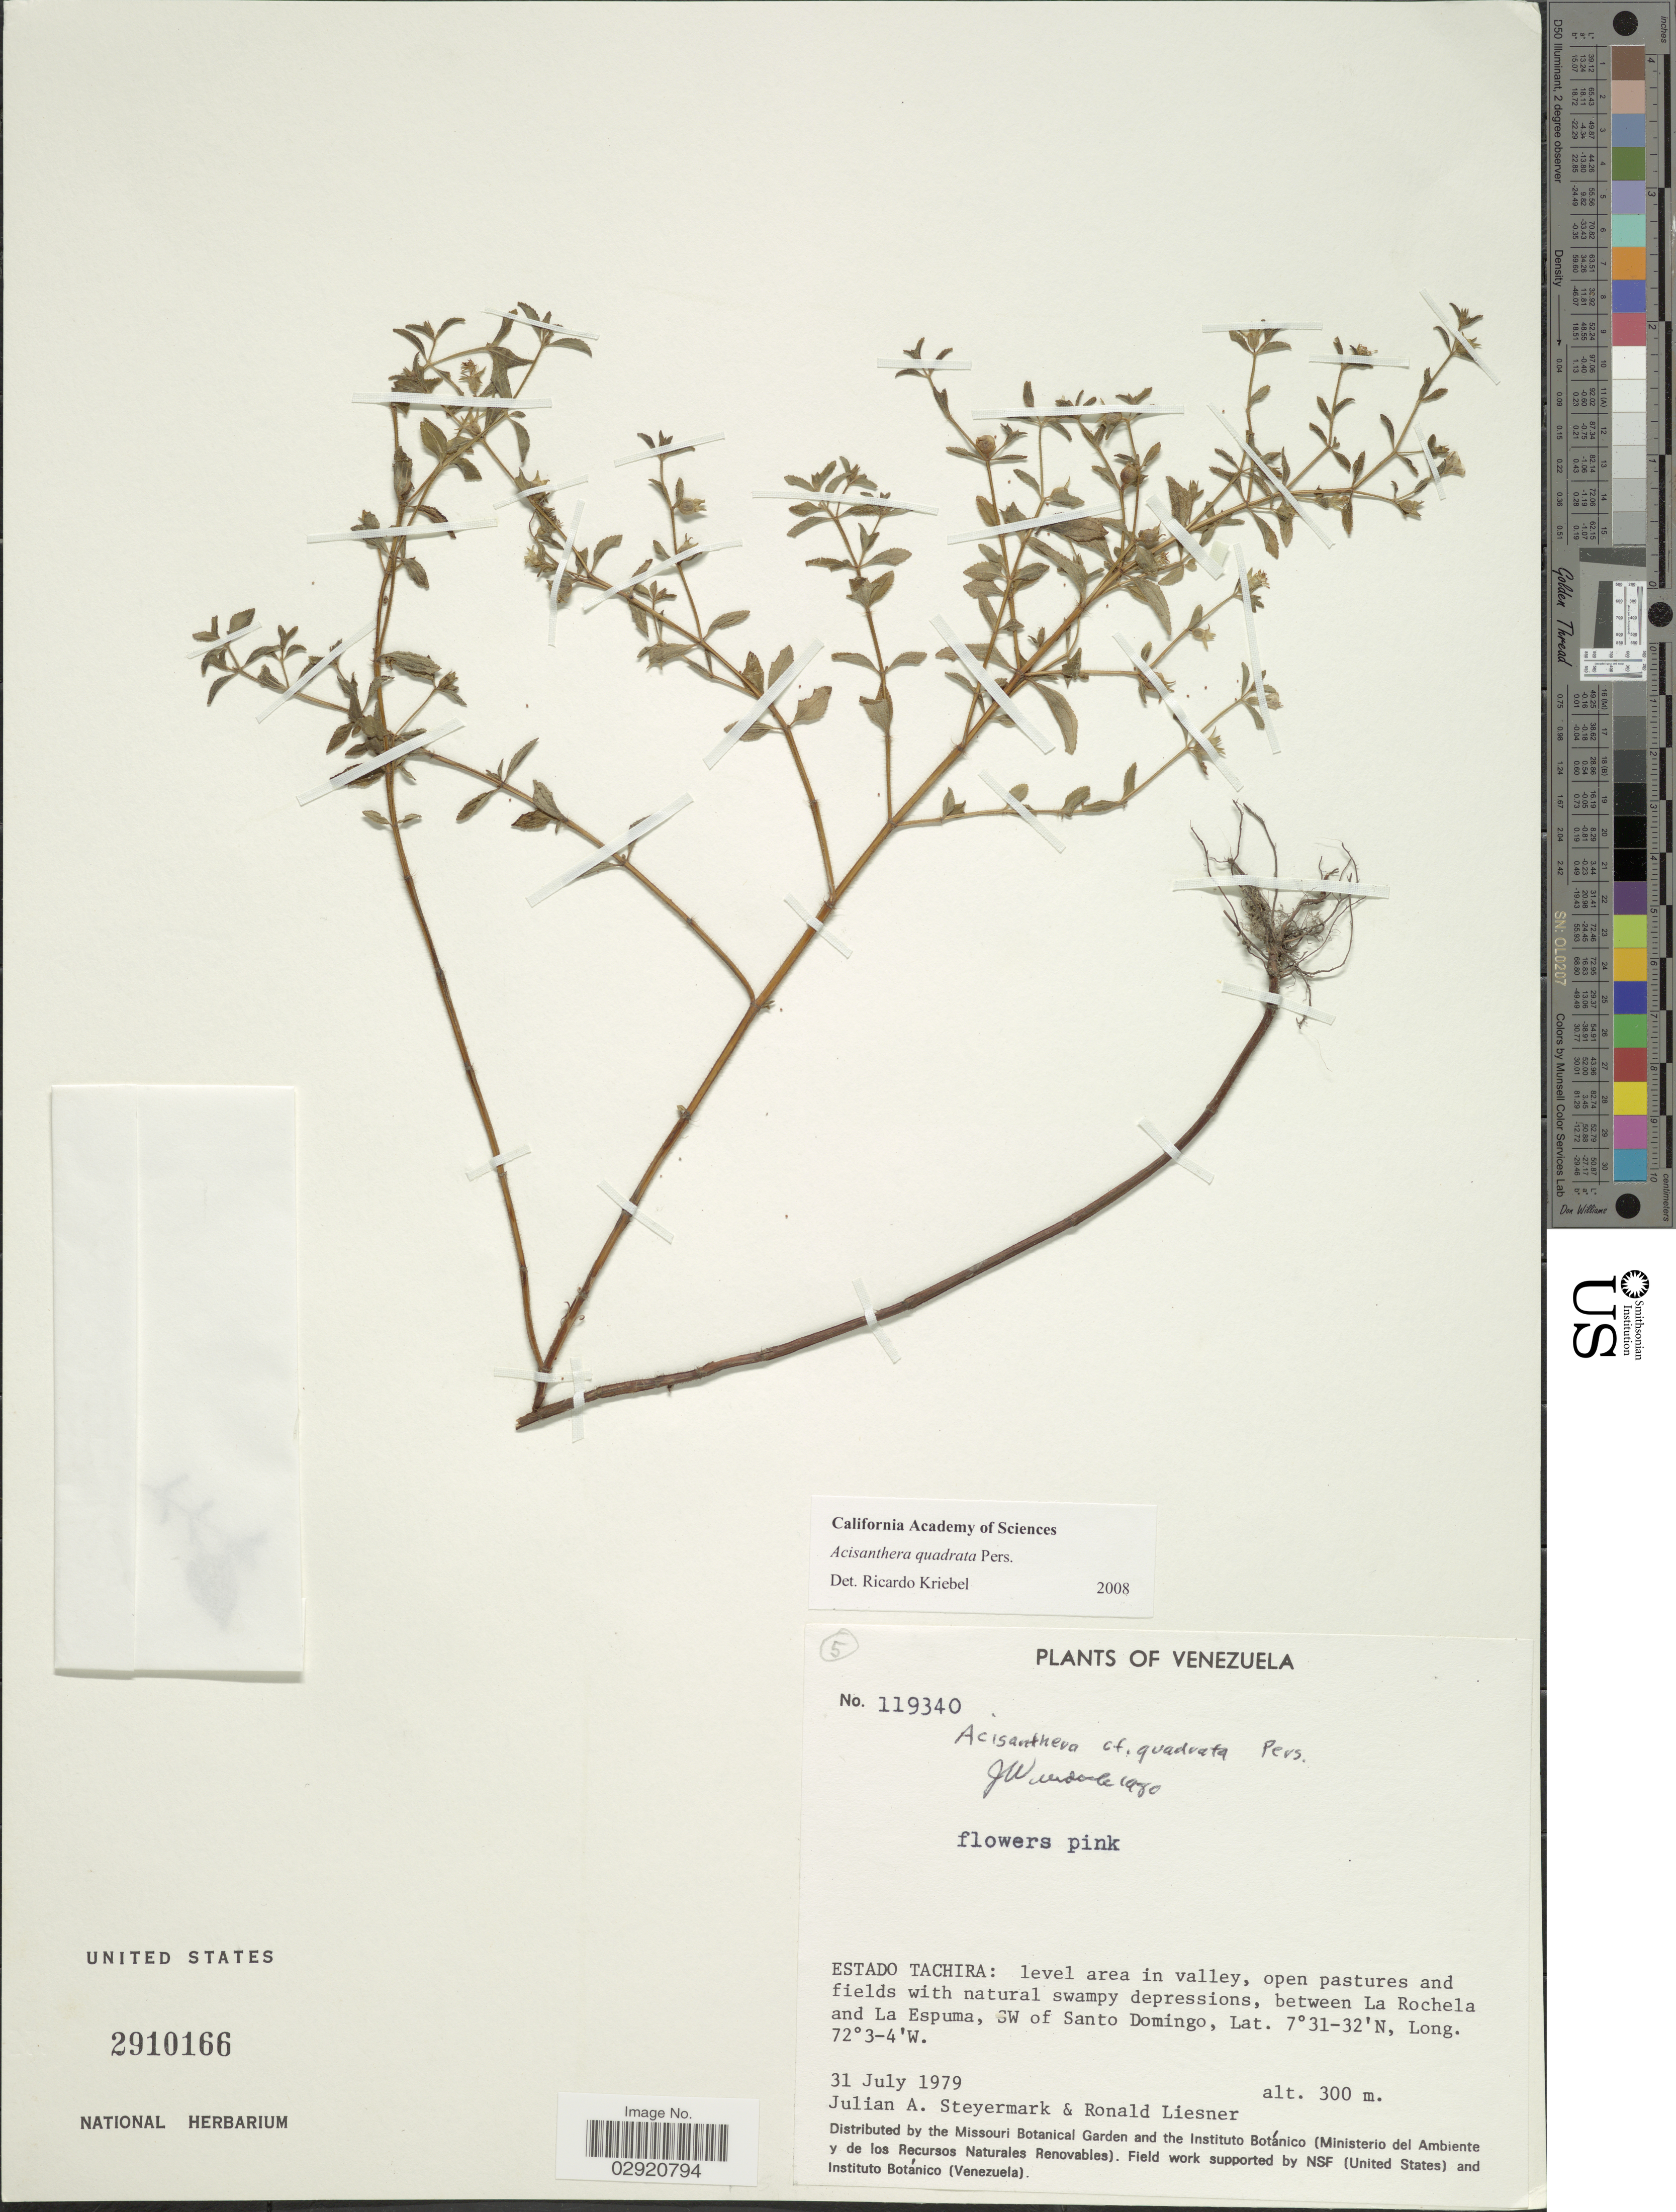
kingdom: Plantae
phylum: Tracheophyta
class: Magnoliopsida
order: Myrtales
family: Melastomataceae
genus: Acisanthera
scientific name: Acisanthera uniflora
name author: (Vahl) Gleason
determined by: Nunes da Silva, Diego, (RB), Jardim Botanico do Rio de Janeiro - Herbario (BRAZIL)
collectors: J. Steyermark & R. L. Liesner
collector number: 119340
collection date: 1979-07-31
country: Venezuela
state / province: Tachira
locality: Between La Rochela and La Espuma, SW of Santo Domingo.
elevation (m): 300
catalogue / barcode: US 2910166